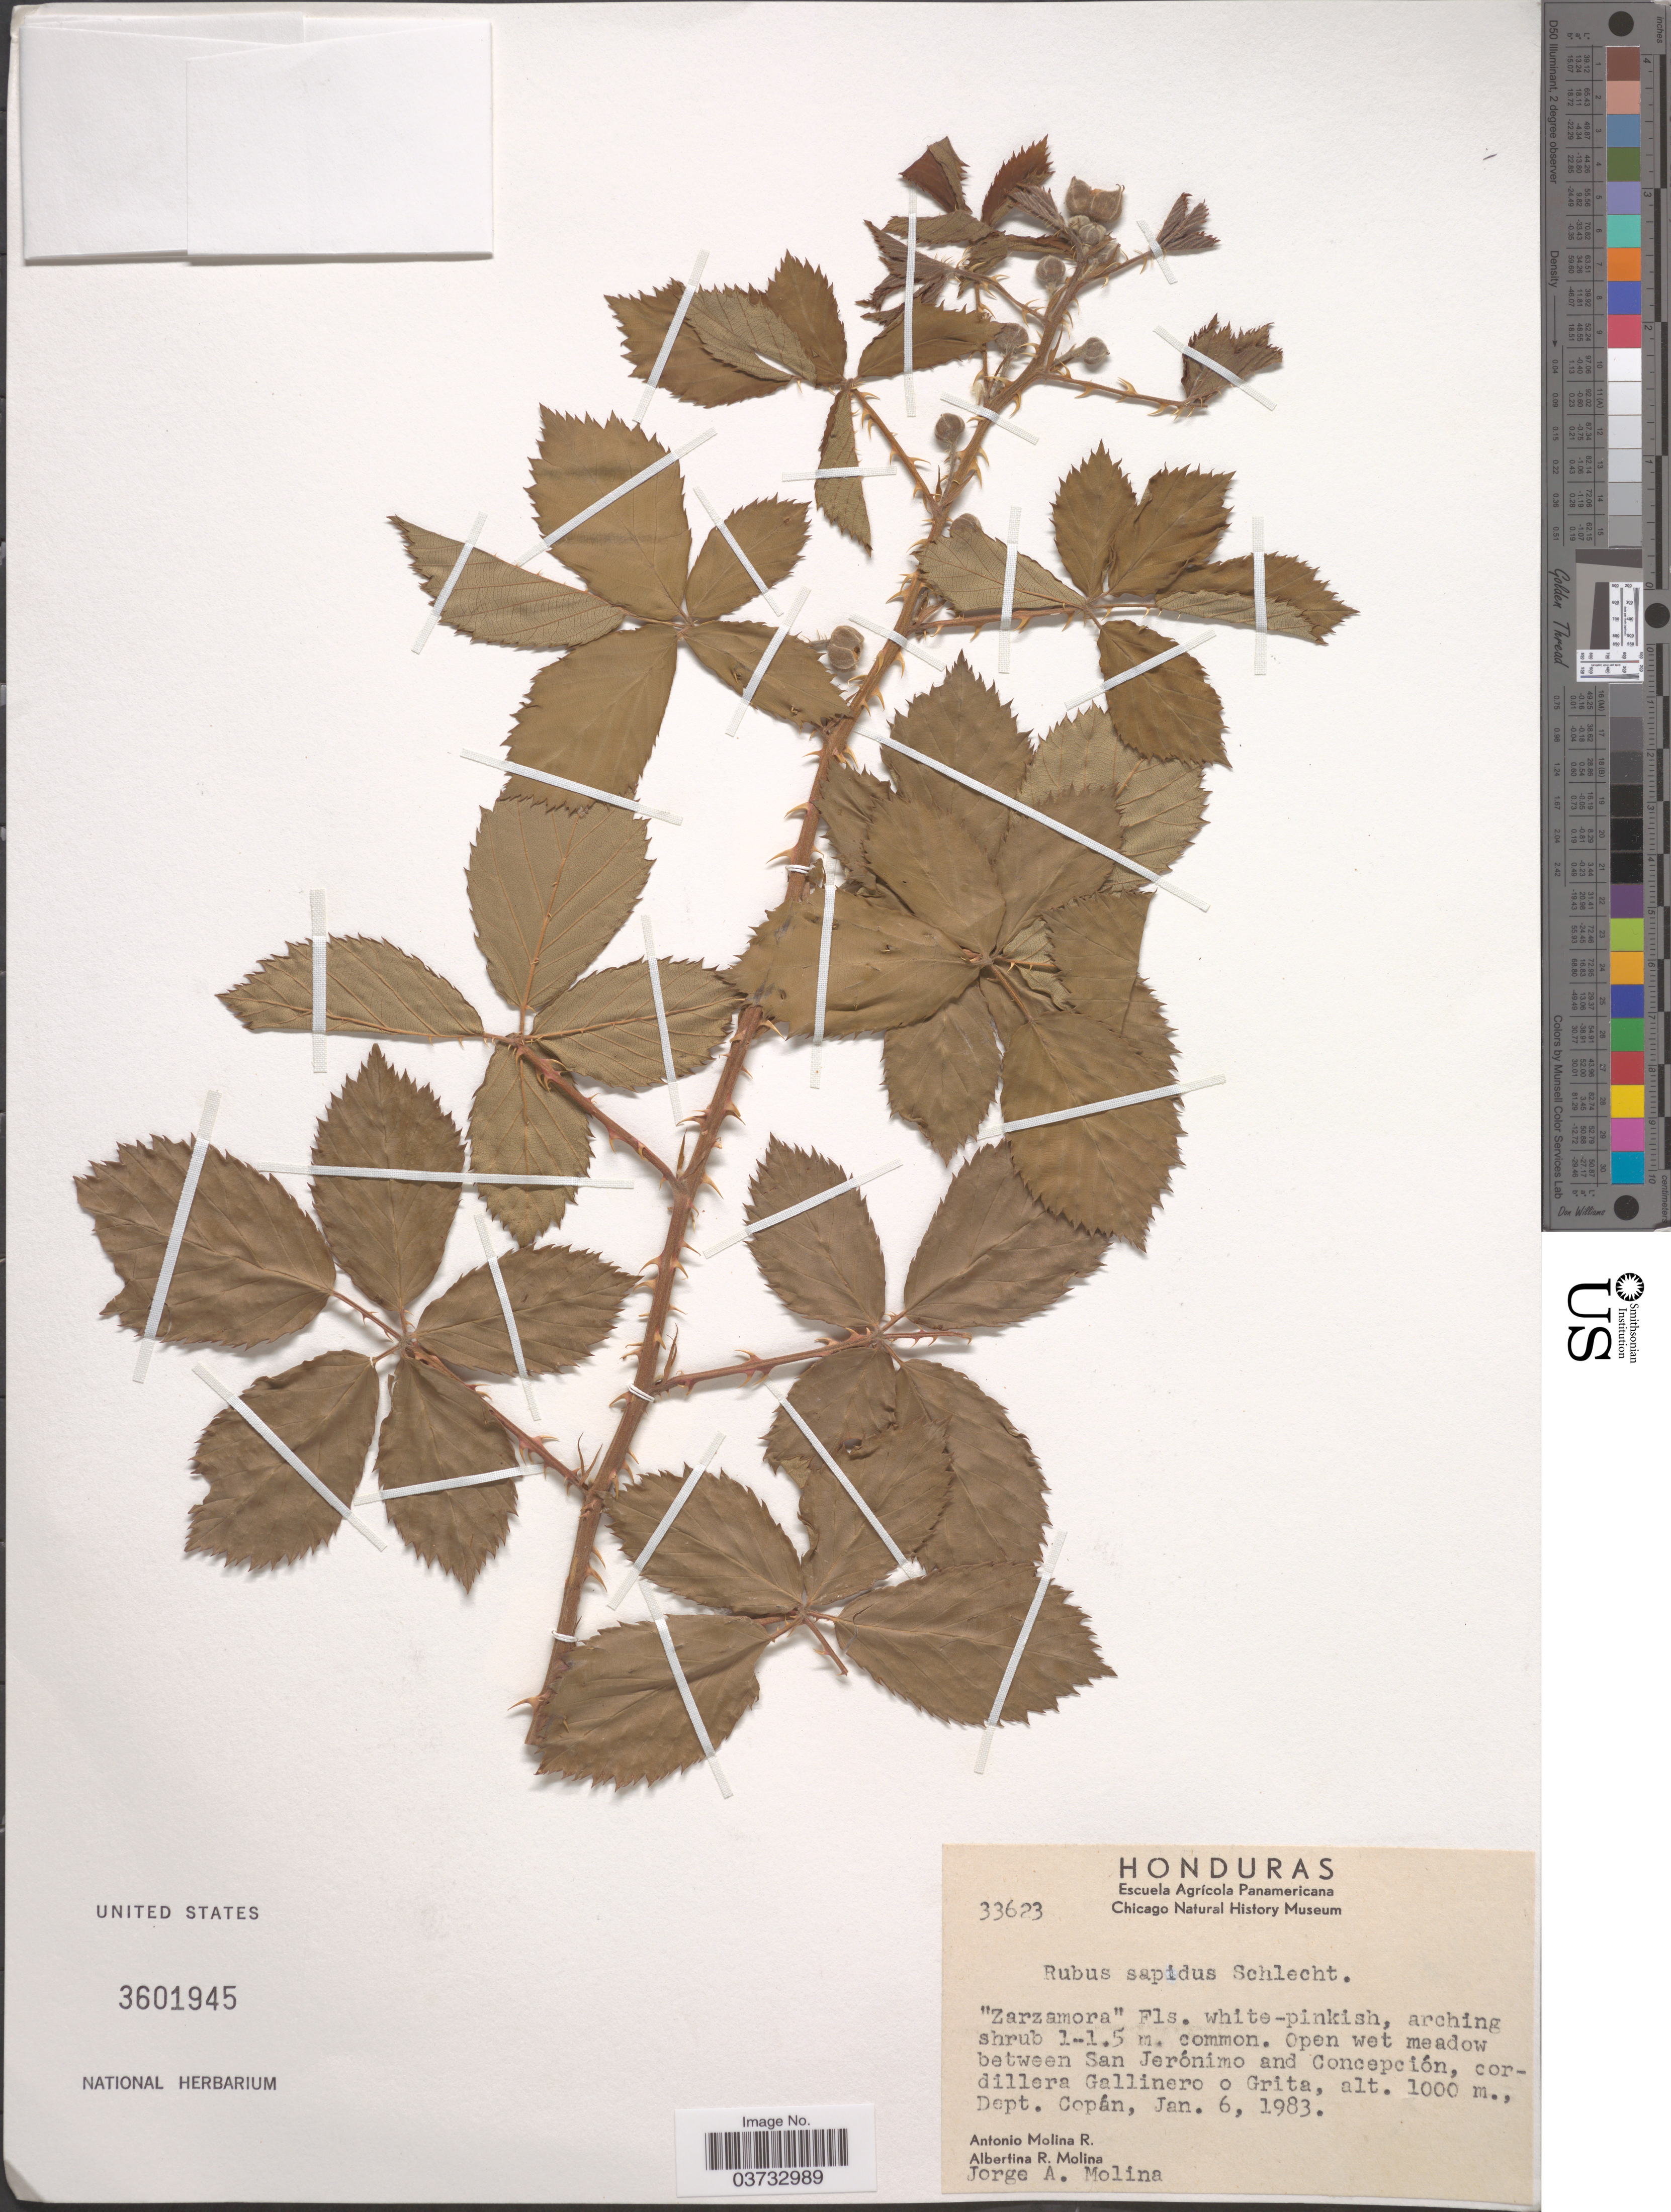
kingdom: Plantae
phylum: Tracheophyta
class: Magnoliopsida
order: Rosales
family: Rosaceae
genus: Rubus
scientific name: Rubus sapidus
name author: Schltdl.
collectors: A. Molina R., A. R. Molina & J. A. Molina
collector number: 33623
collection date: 1983-01-06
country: Honduras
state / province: Copan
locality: Open wet meadow between San Jerónimo and Concepción, cordillera Gallinero o Grita, Dept. Copán.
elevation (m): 1000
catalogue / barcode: US 3601945